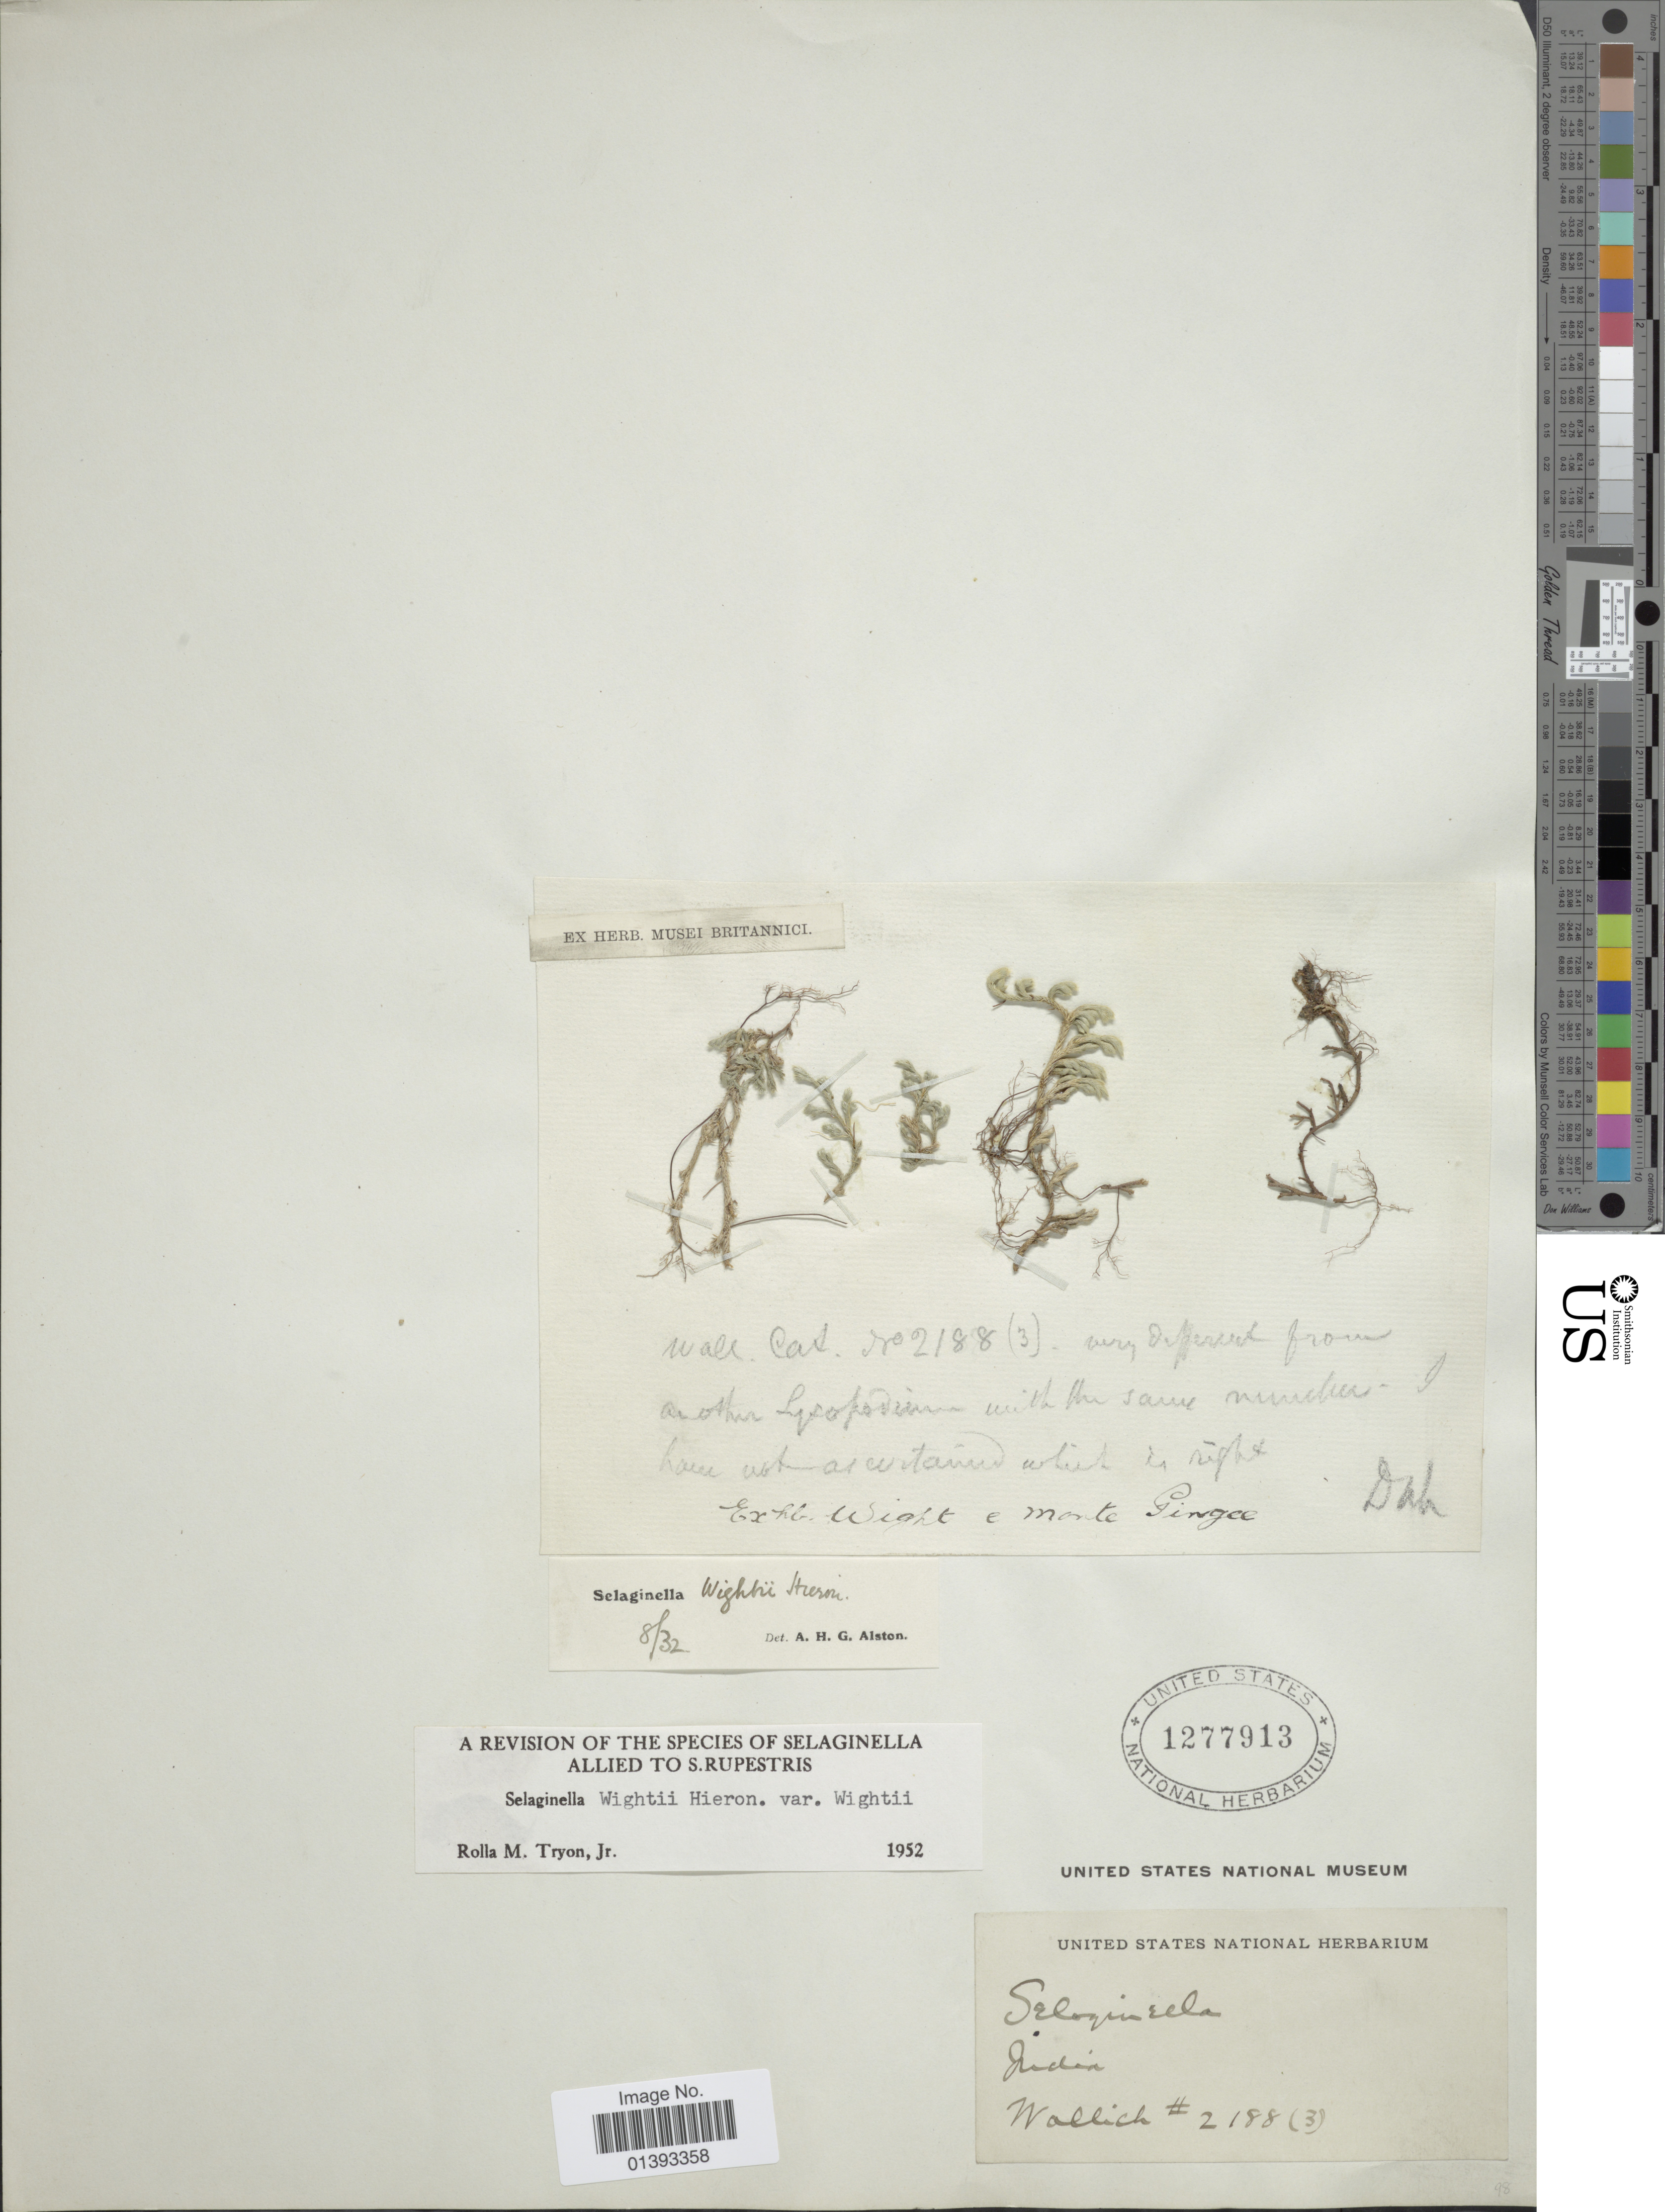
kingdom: Plantae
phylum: Tracheophyta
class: Lycopodiopsida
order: Selaginellales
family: Selaginellaceae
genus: Selaginella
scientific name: Selaginella wrightii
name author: Hieron.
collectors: -- Wallich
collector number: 2188(3)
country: India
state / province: Tamil Nadu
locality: Monte Gingee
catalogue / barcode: US 1277913